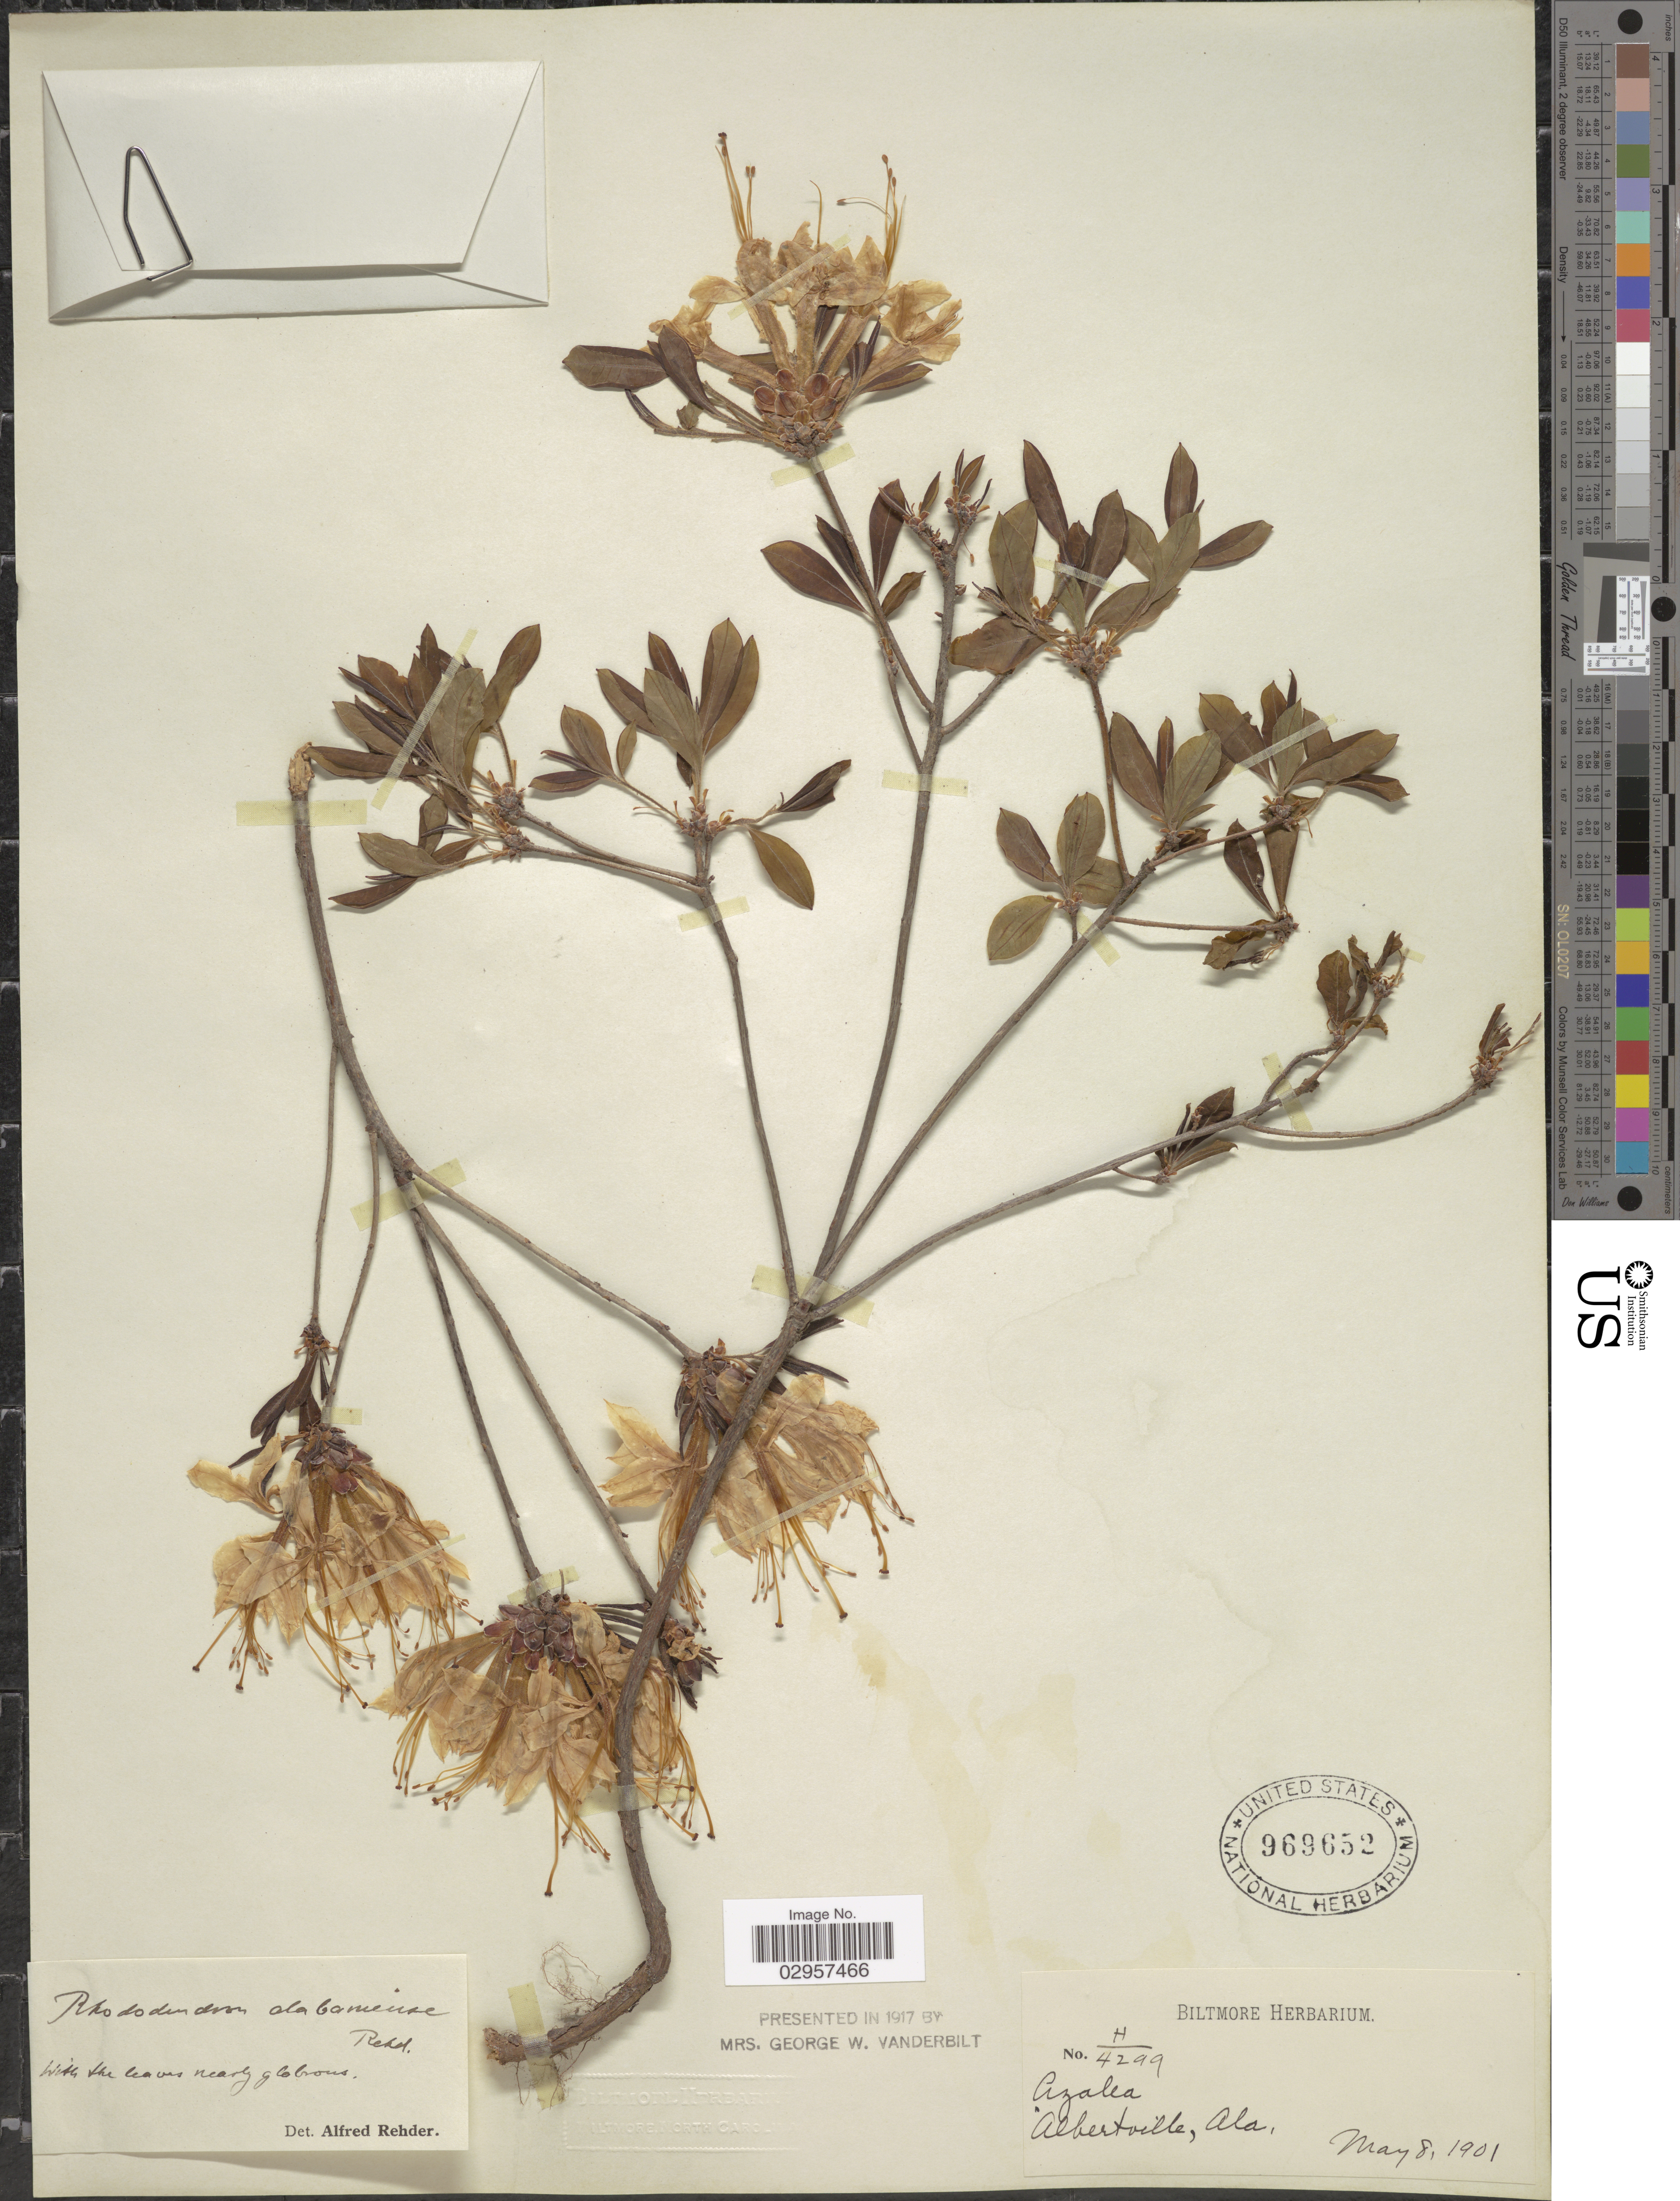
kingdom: Plantae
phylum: Tracheophyta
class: Magnoliopsida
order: Ericales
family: Ericaceae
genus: Rhododendron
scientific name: Rhododendron alabamense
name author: Rehder in E.H. Wilson & Rehder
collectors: ex herb. Biltmore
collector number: H4299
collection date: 1901-05-08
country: United States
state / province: Alabama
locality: Azalea, Albertville, Ala.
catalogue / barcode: US 969652